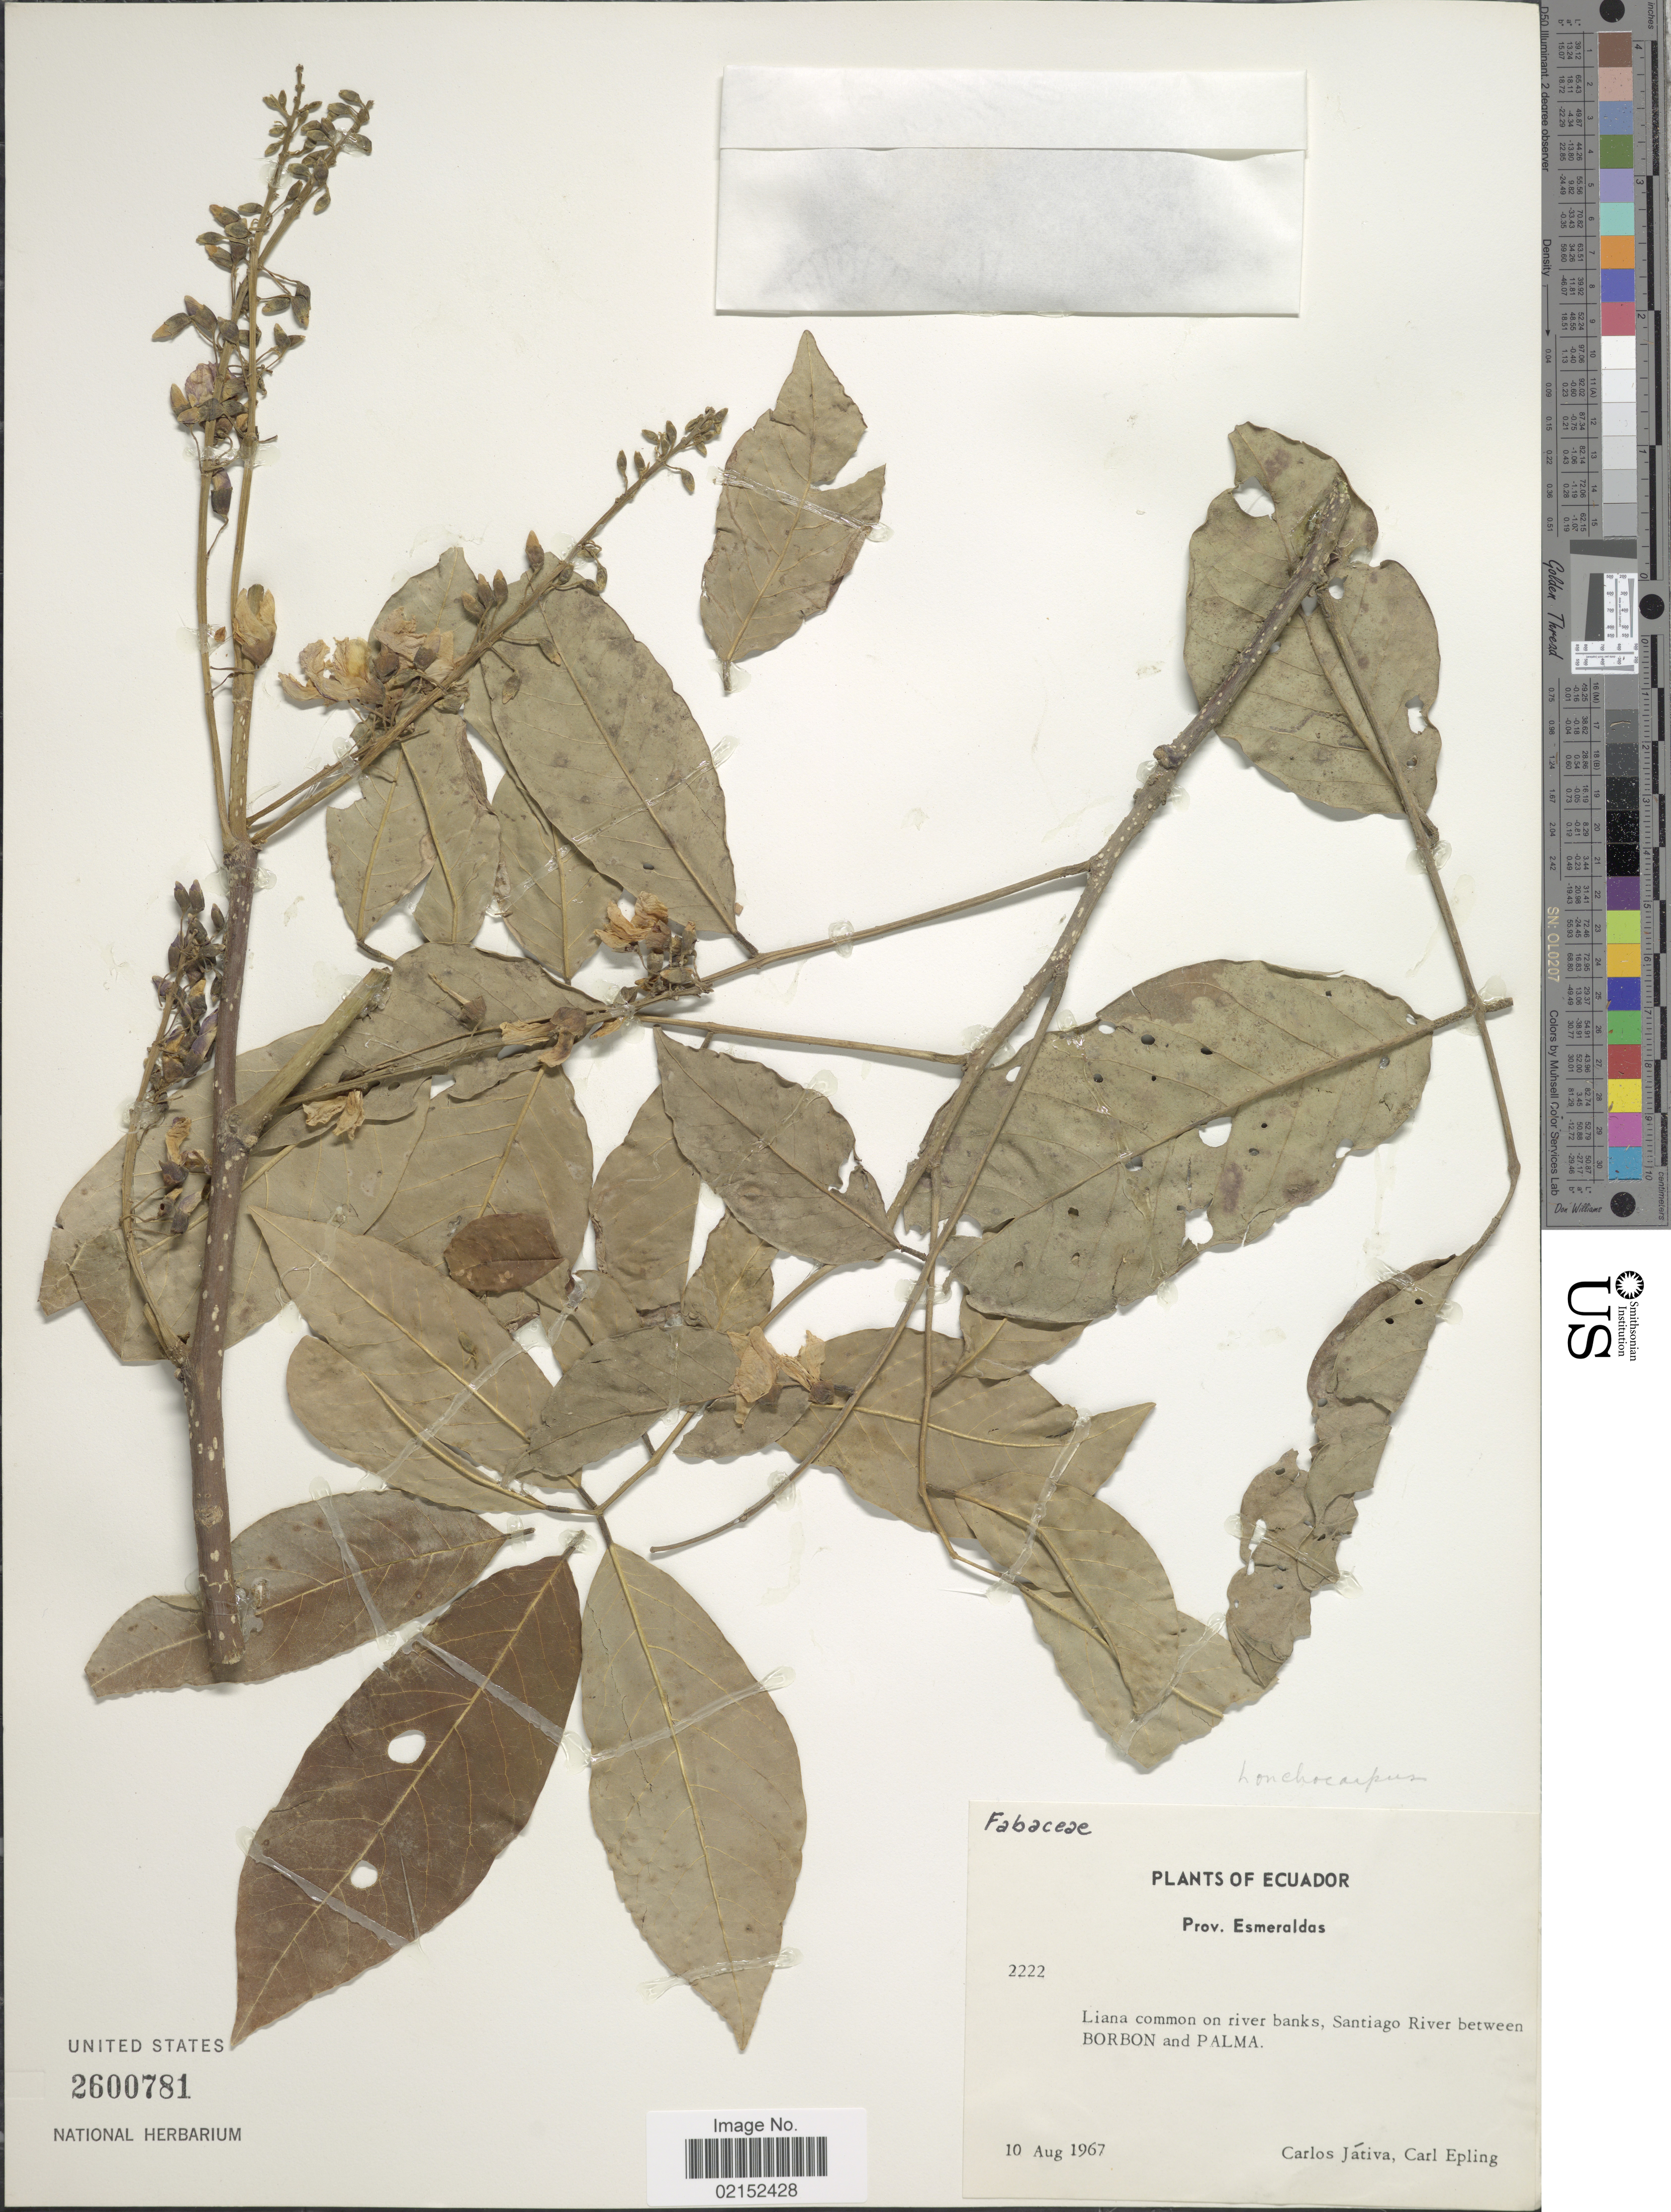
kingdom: Plantae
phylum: Tracheophyta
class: Magnoliopsida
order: Fabales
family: Fabaceae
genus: Lonchocarpus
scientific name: Lonchocarpus sp.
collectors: C. D. Játiva & C. C. Epling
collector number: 2222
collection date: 1967-08-10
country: Ecuador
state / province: Esmeraldas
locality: Liana common om river banks, Santiago River between Borbon and Palma.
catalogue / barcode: US 2600781